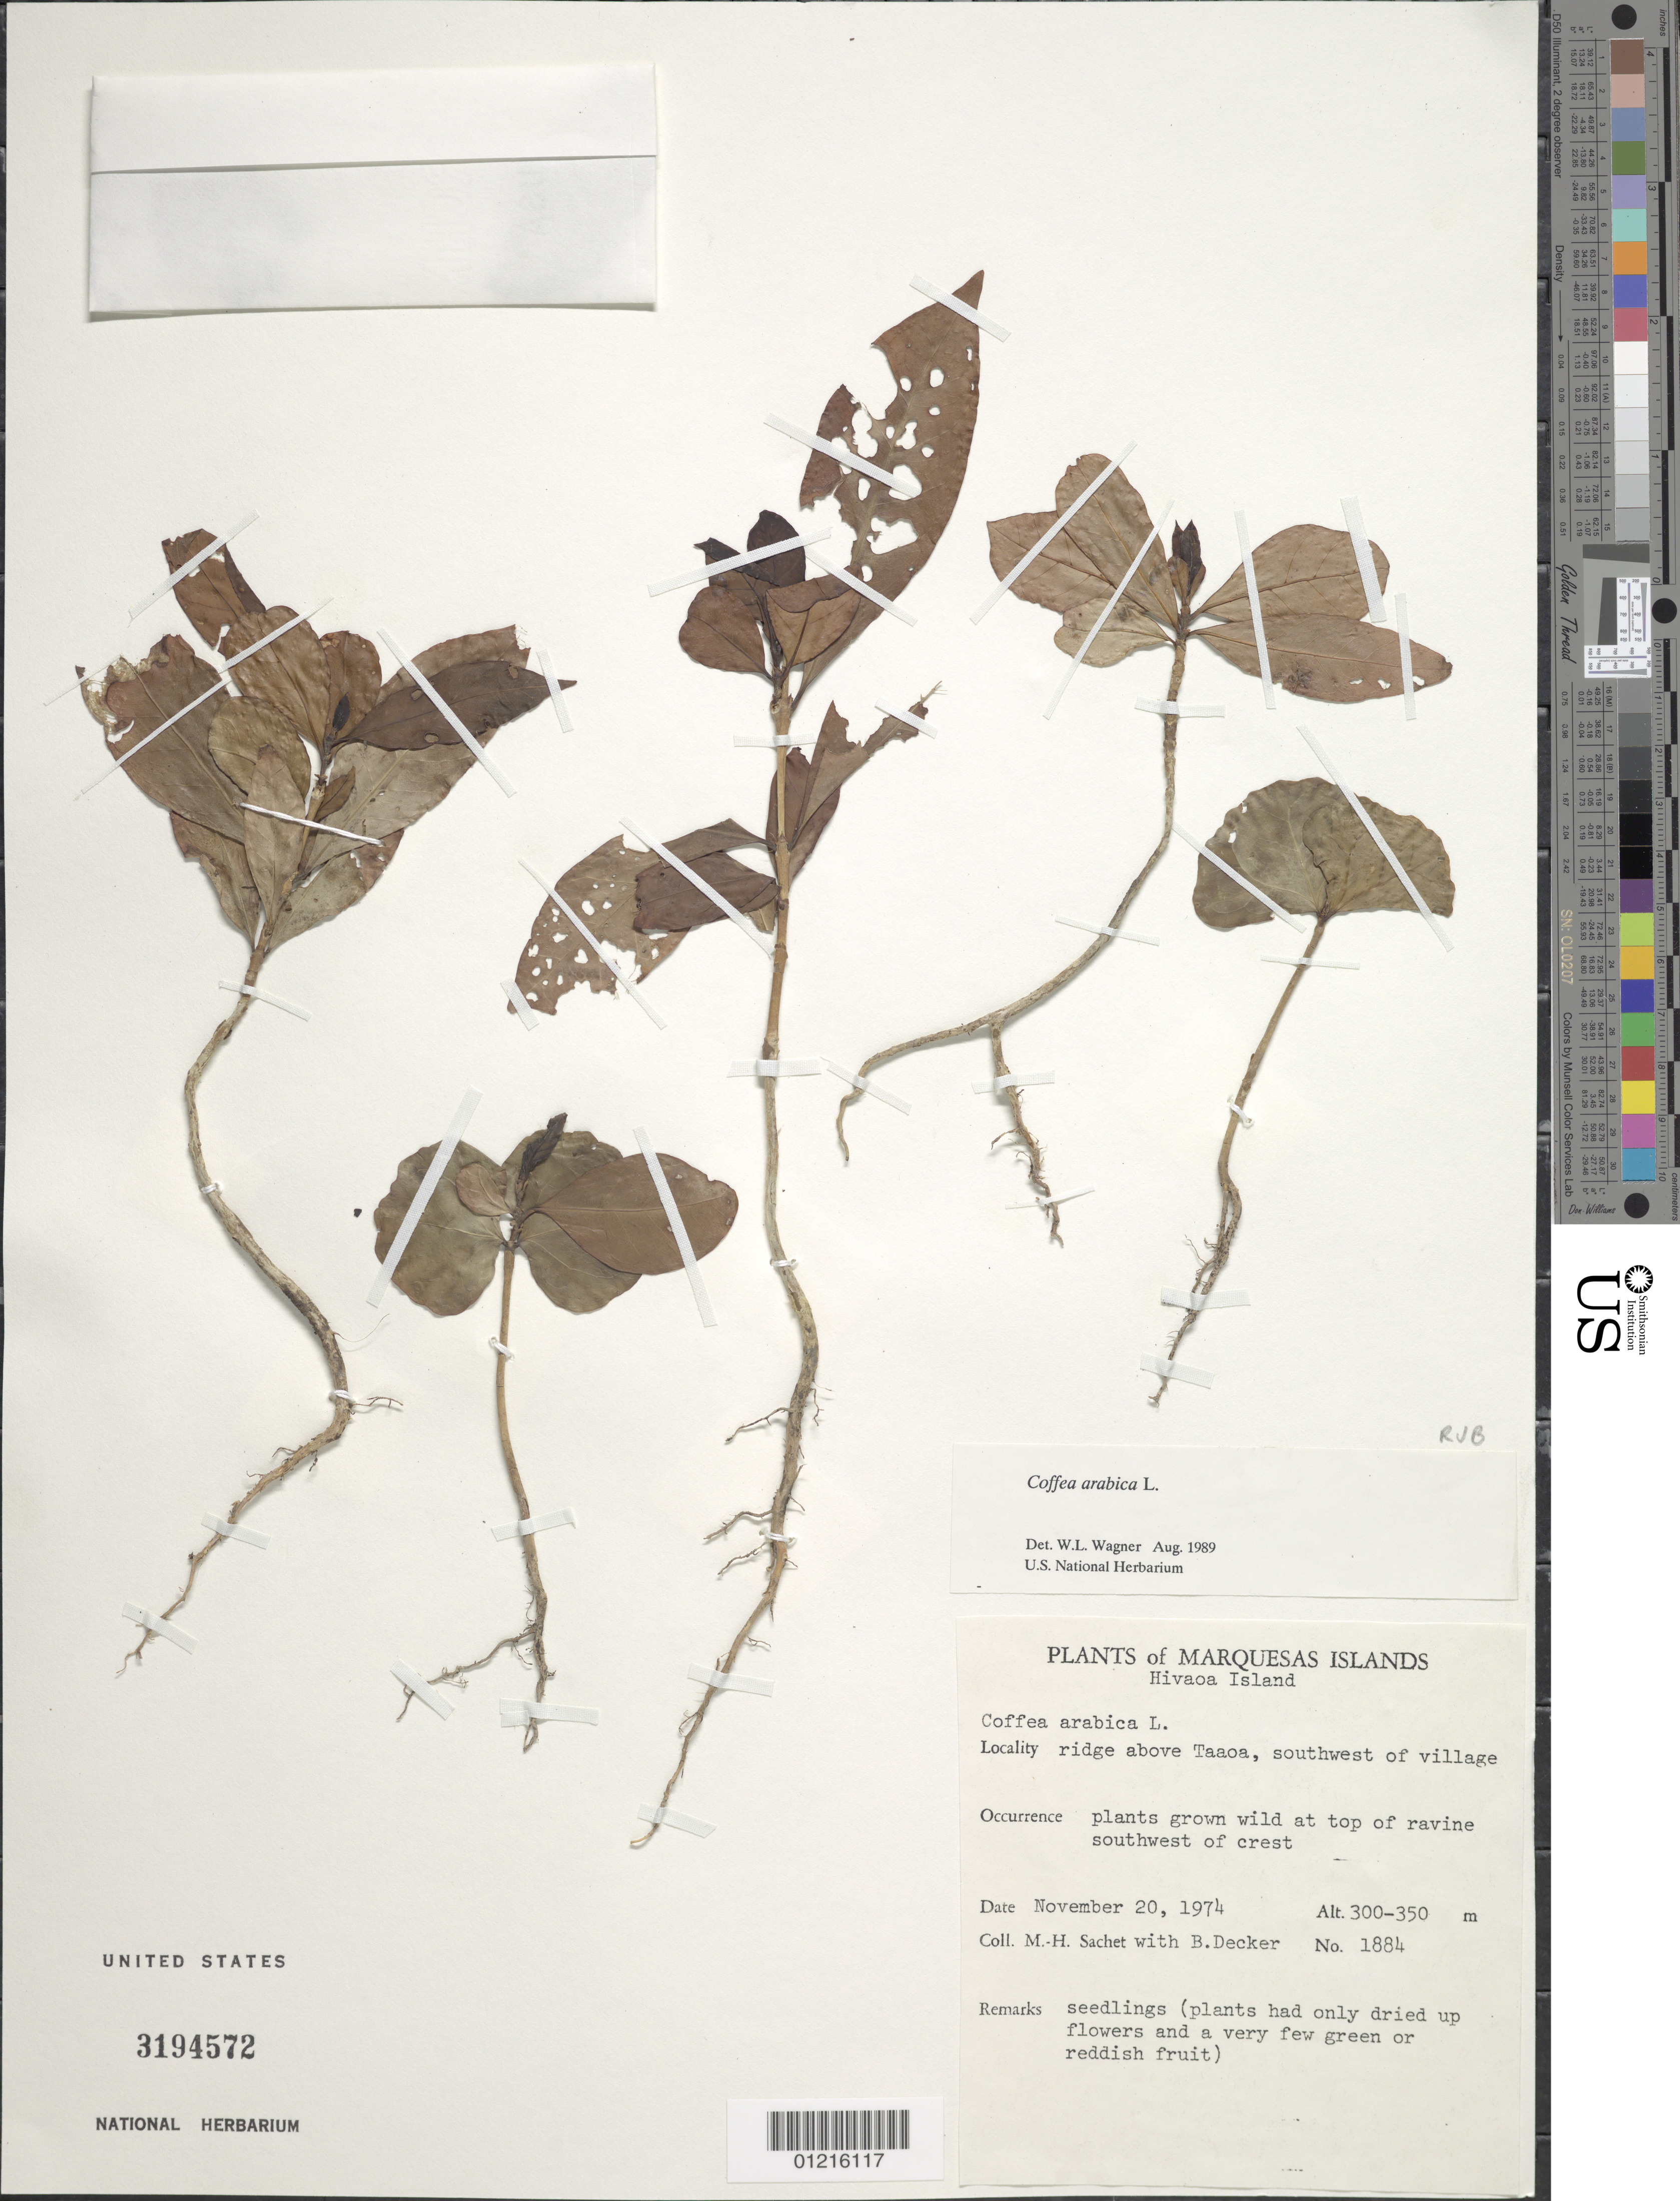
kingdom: Plantae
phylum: Tracheophyta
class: Magnoliopsida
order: Gentianales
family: Rubiaceae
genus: Coffea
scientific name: Coffea arabica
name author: L.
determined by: Wagner, W. L., (BOT), Smithsonian Institution - National Museum of Natural History (UNITED STATES)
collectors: M.-H. Sachet & B. G. Decker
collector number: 1884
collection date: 1974-11-20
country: French Polynesia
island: Hiva Oa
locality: ridge above Taaoa, SW of village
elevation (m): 300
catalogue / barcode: US 3194572